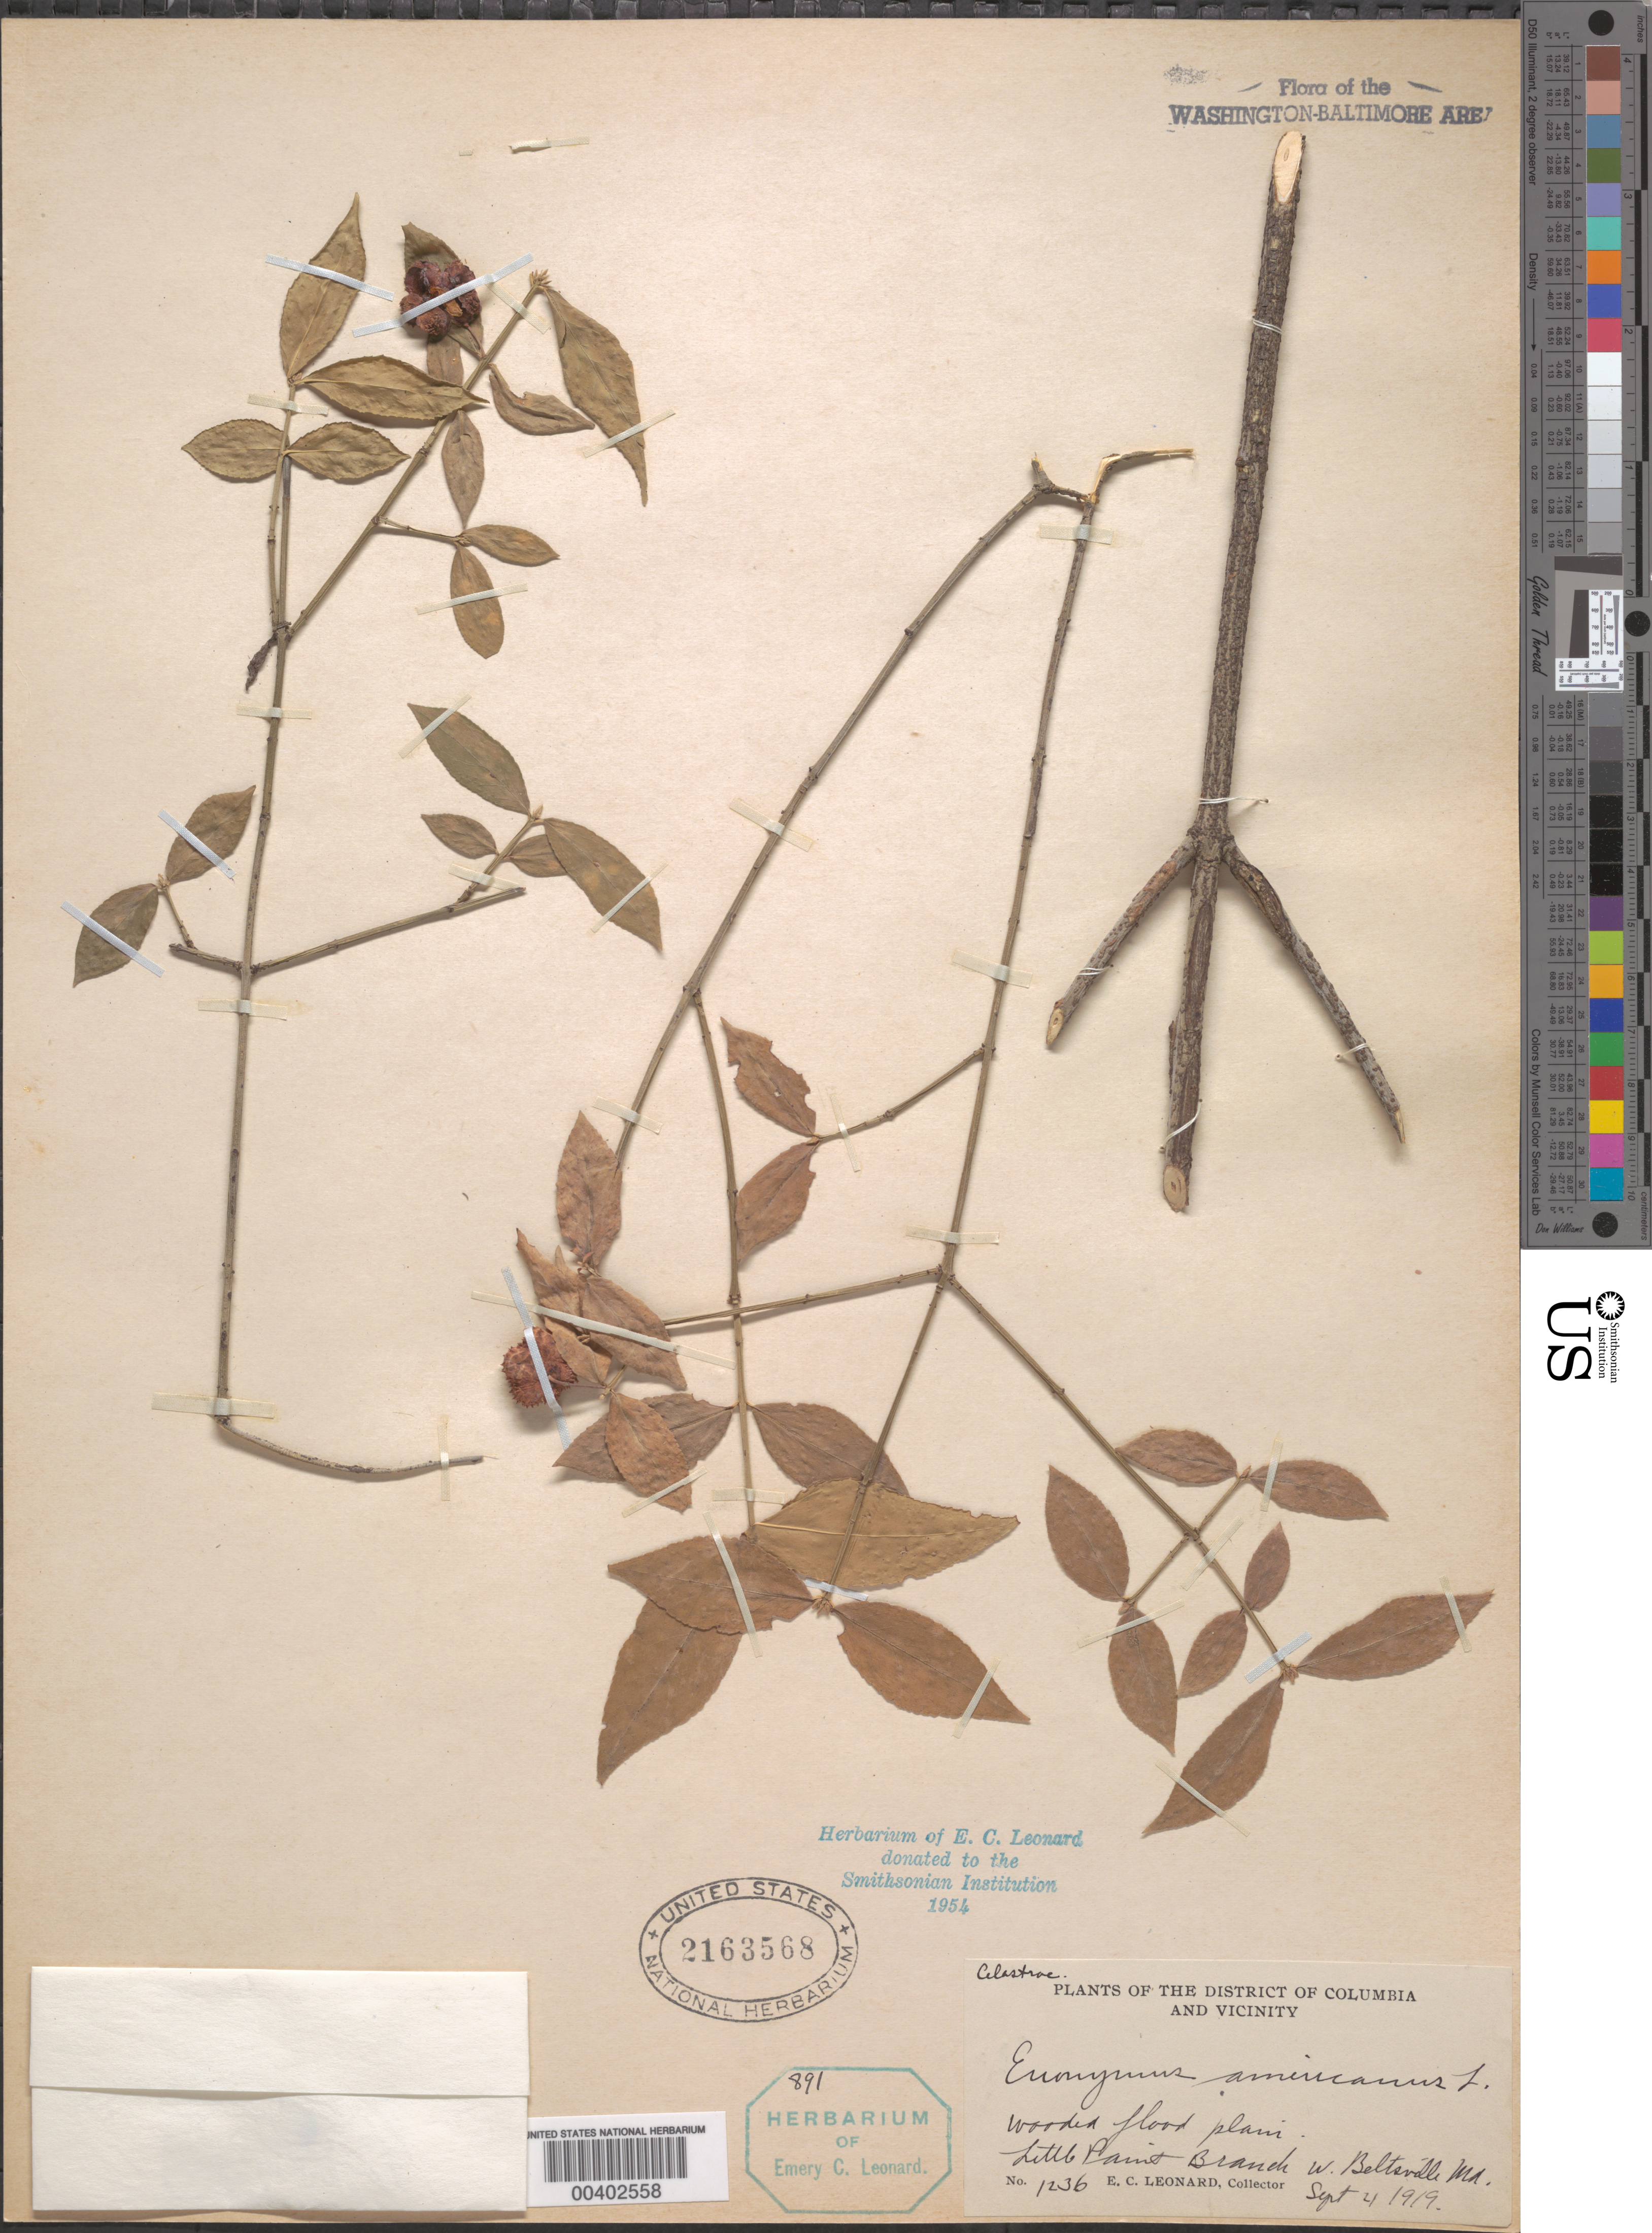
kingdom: Plantae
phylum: Tracheophyta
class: Magnoliopsida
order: Celastrales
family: Celastraceae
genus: Euonymus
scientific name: Euonymus americanus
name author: L.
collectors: E. C. Leonard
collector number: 1236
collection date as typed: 04 Sep 1919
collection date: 1919-09-04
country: United States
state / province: Maryland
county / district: Prince George's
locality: Little Paint Branch, west of Beltsville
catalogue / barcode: US 2163568